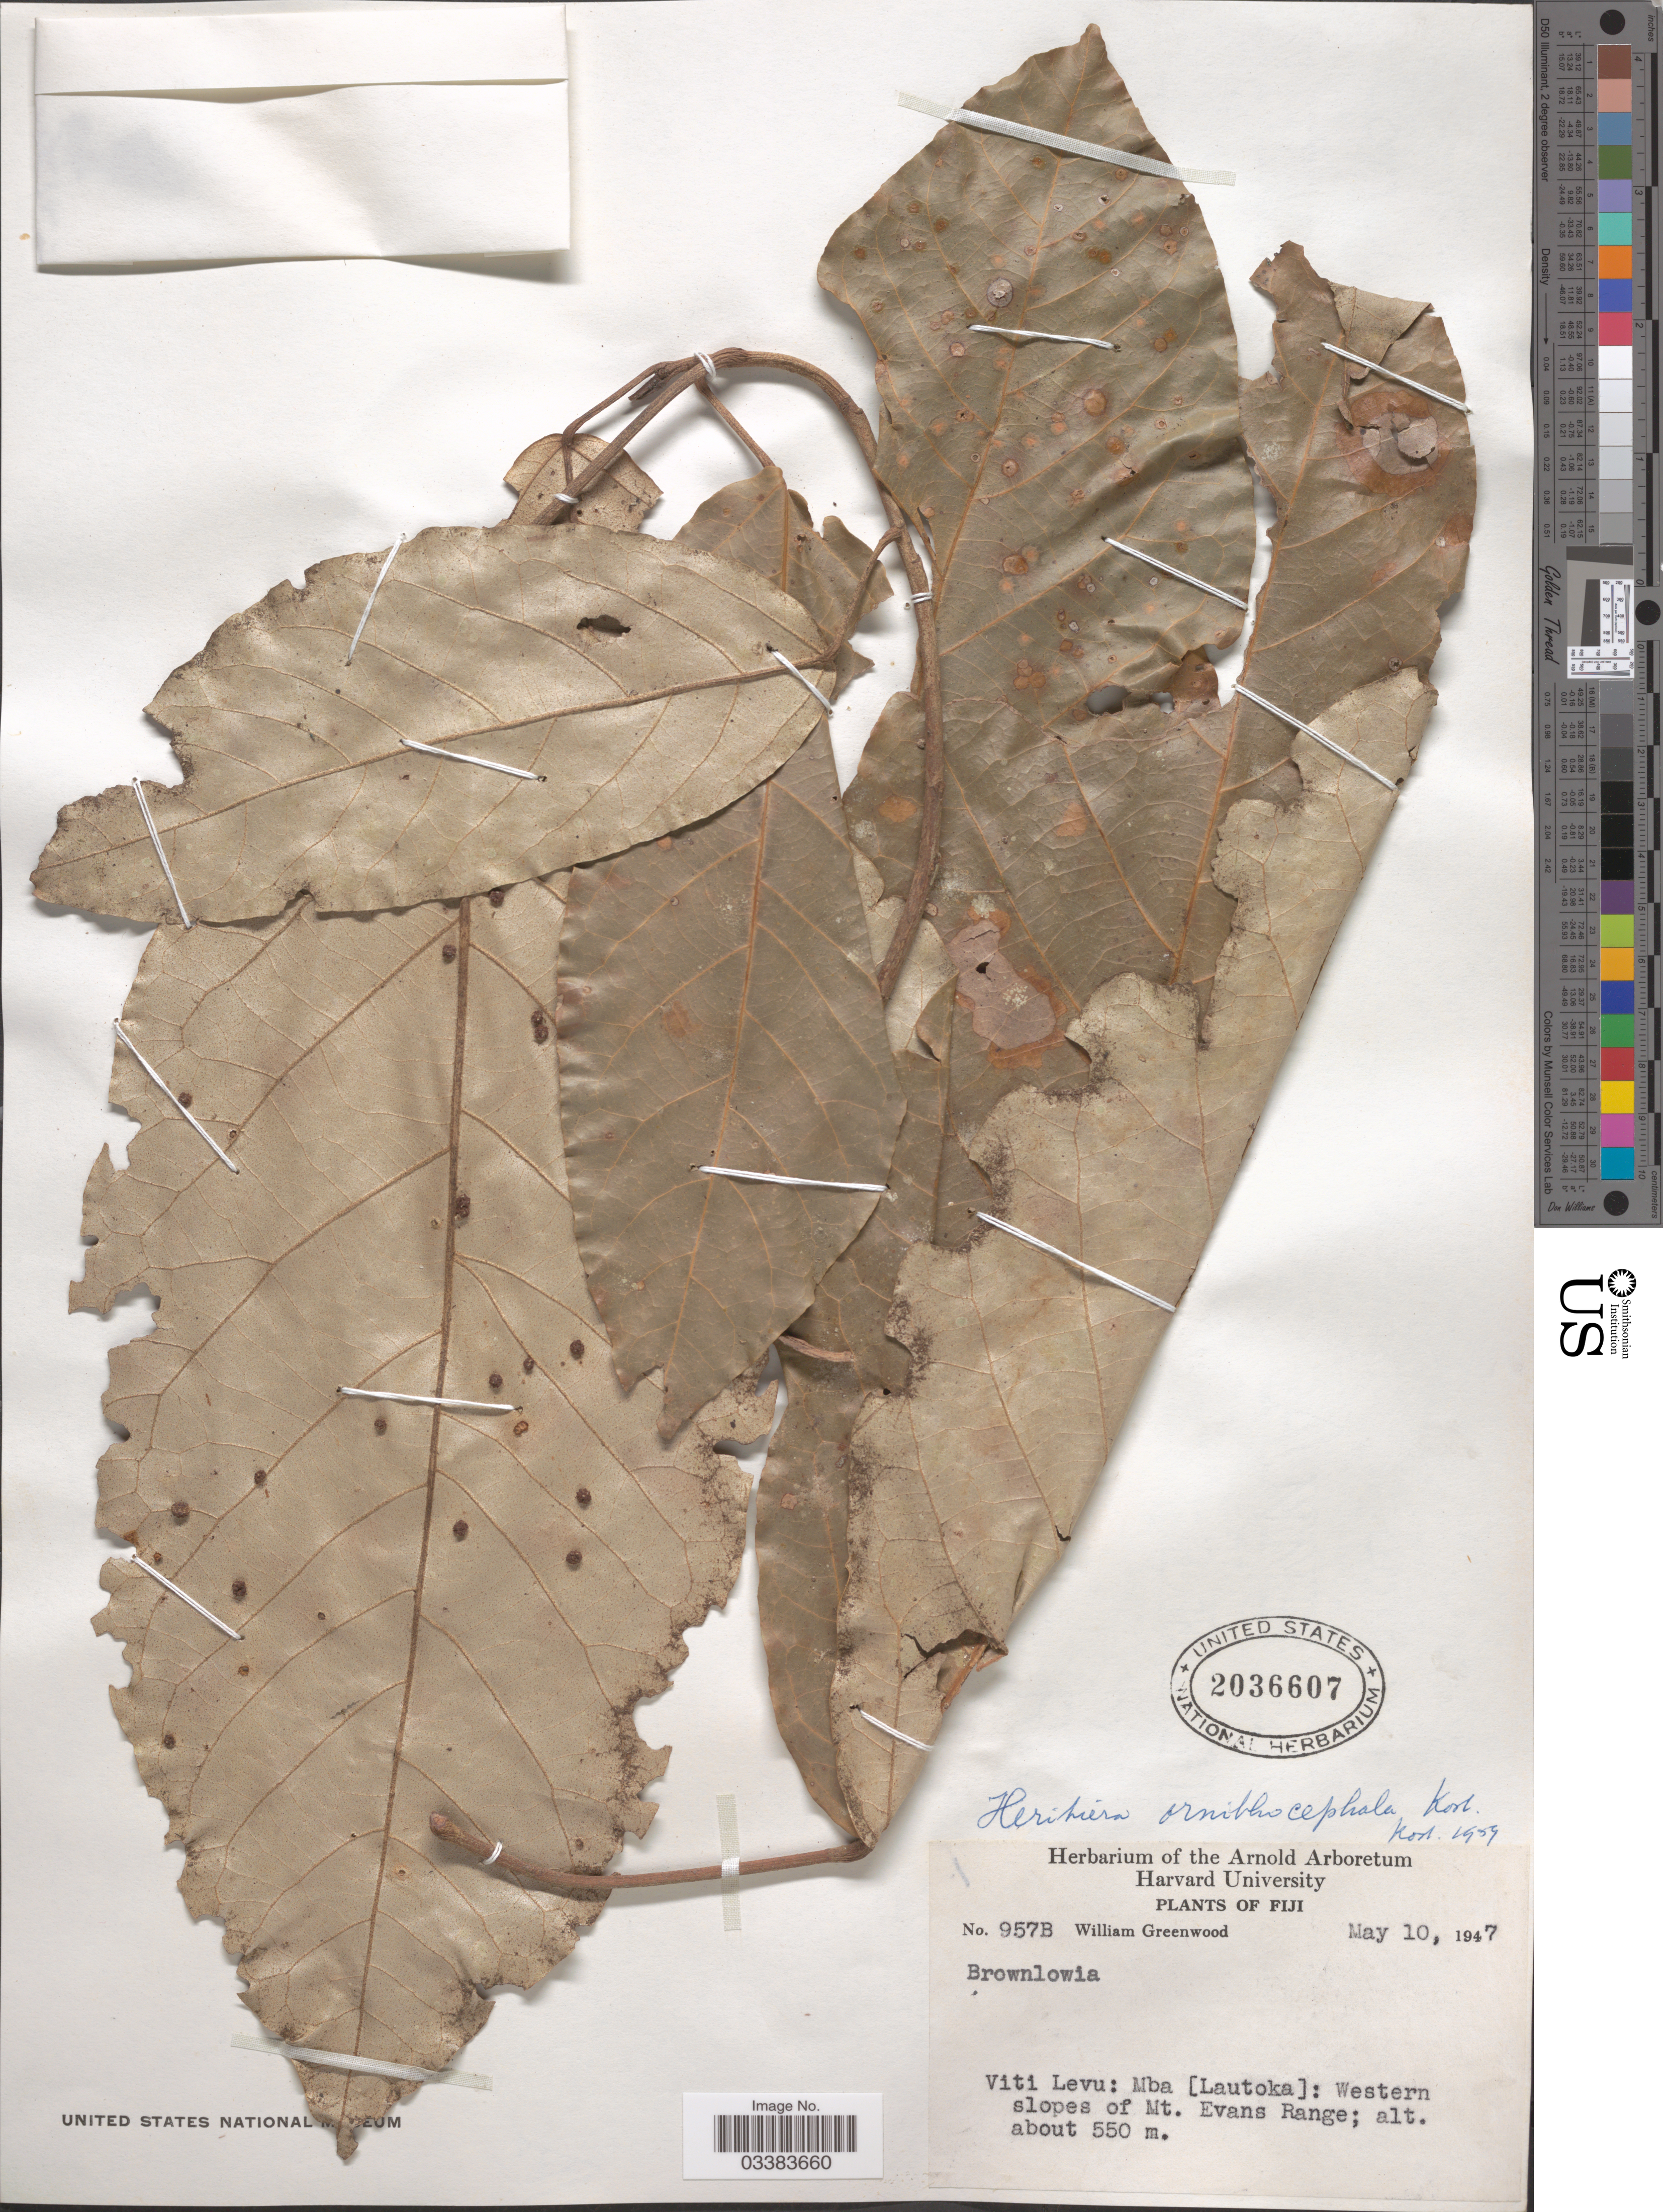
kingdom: Plantae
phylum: Tracheophyta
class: Magnoliopsida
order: Malvales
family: Malvaceae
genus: Heritiera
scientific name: Heritiera ornithocephala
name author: Kosterm.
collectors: W. Greenwood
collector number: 957B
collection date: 1947-05-10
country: Fiji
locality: Viti Levu: Mba [Lautoka]: Western slopes of Mt. Evans Range.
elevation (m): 550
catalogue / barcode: US 2036607